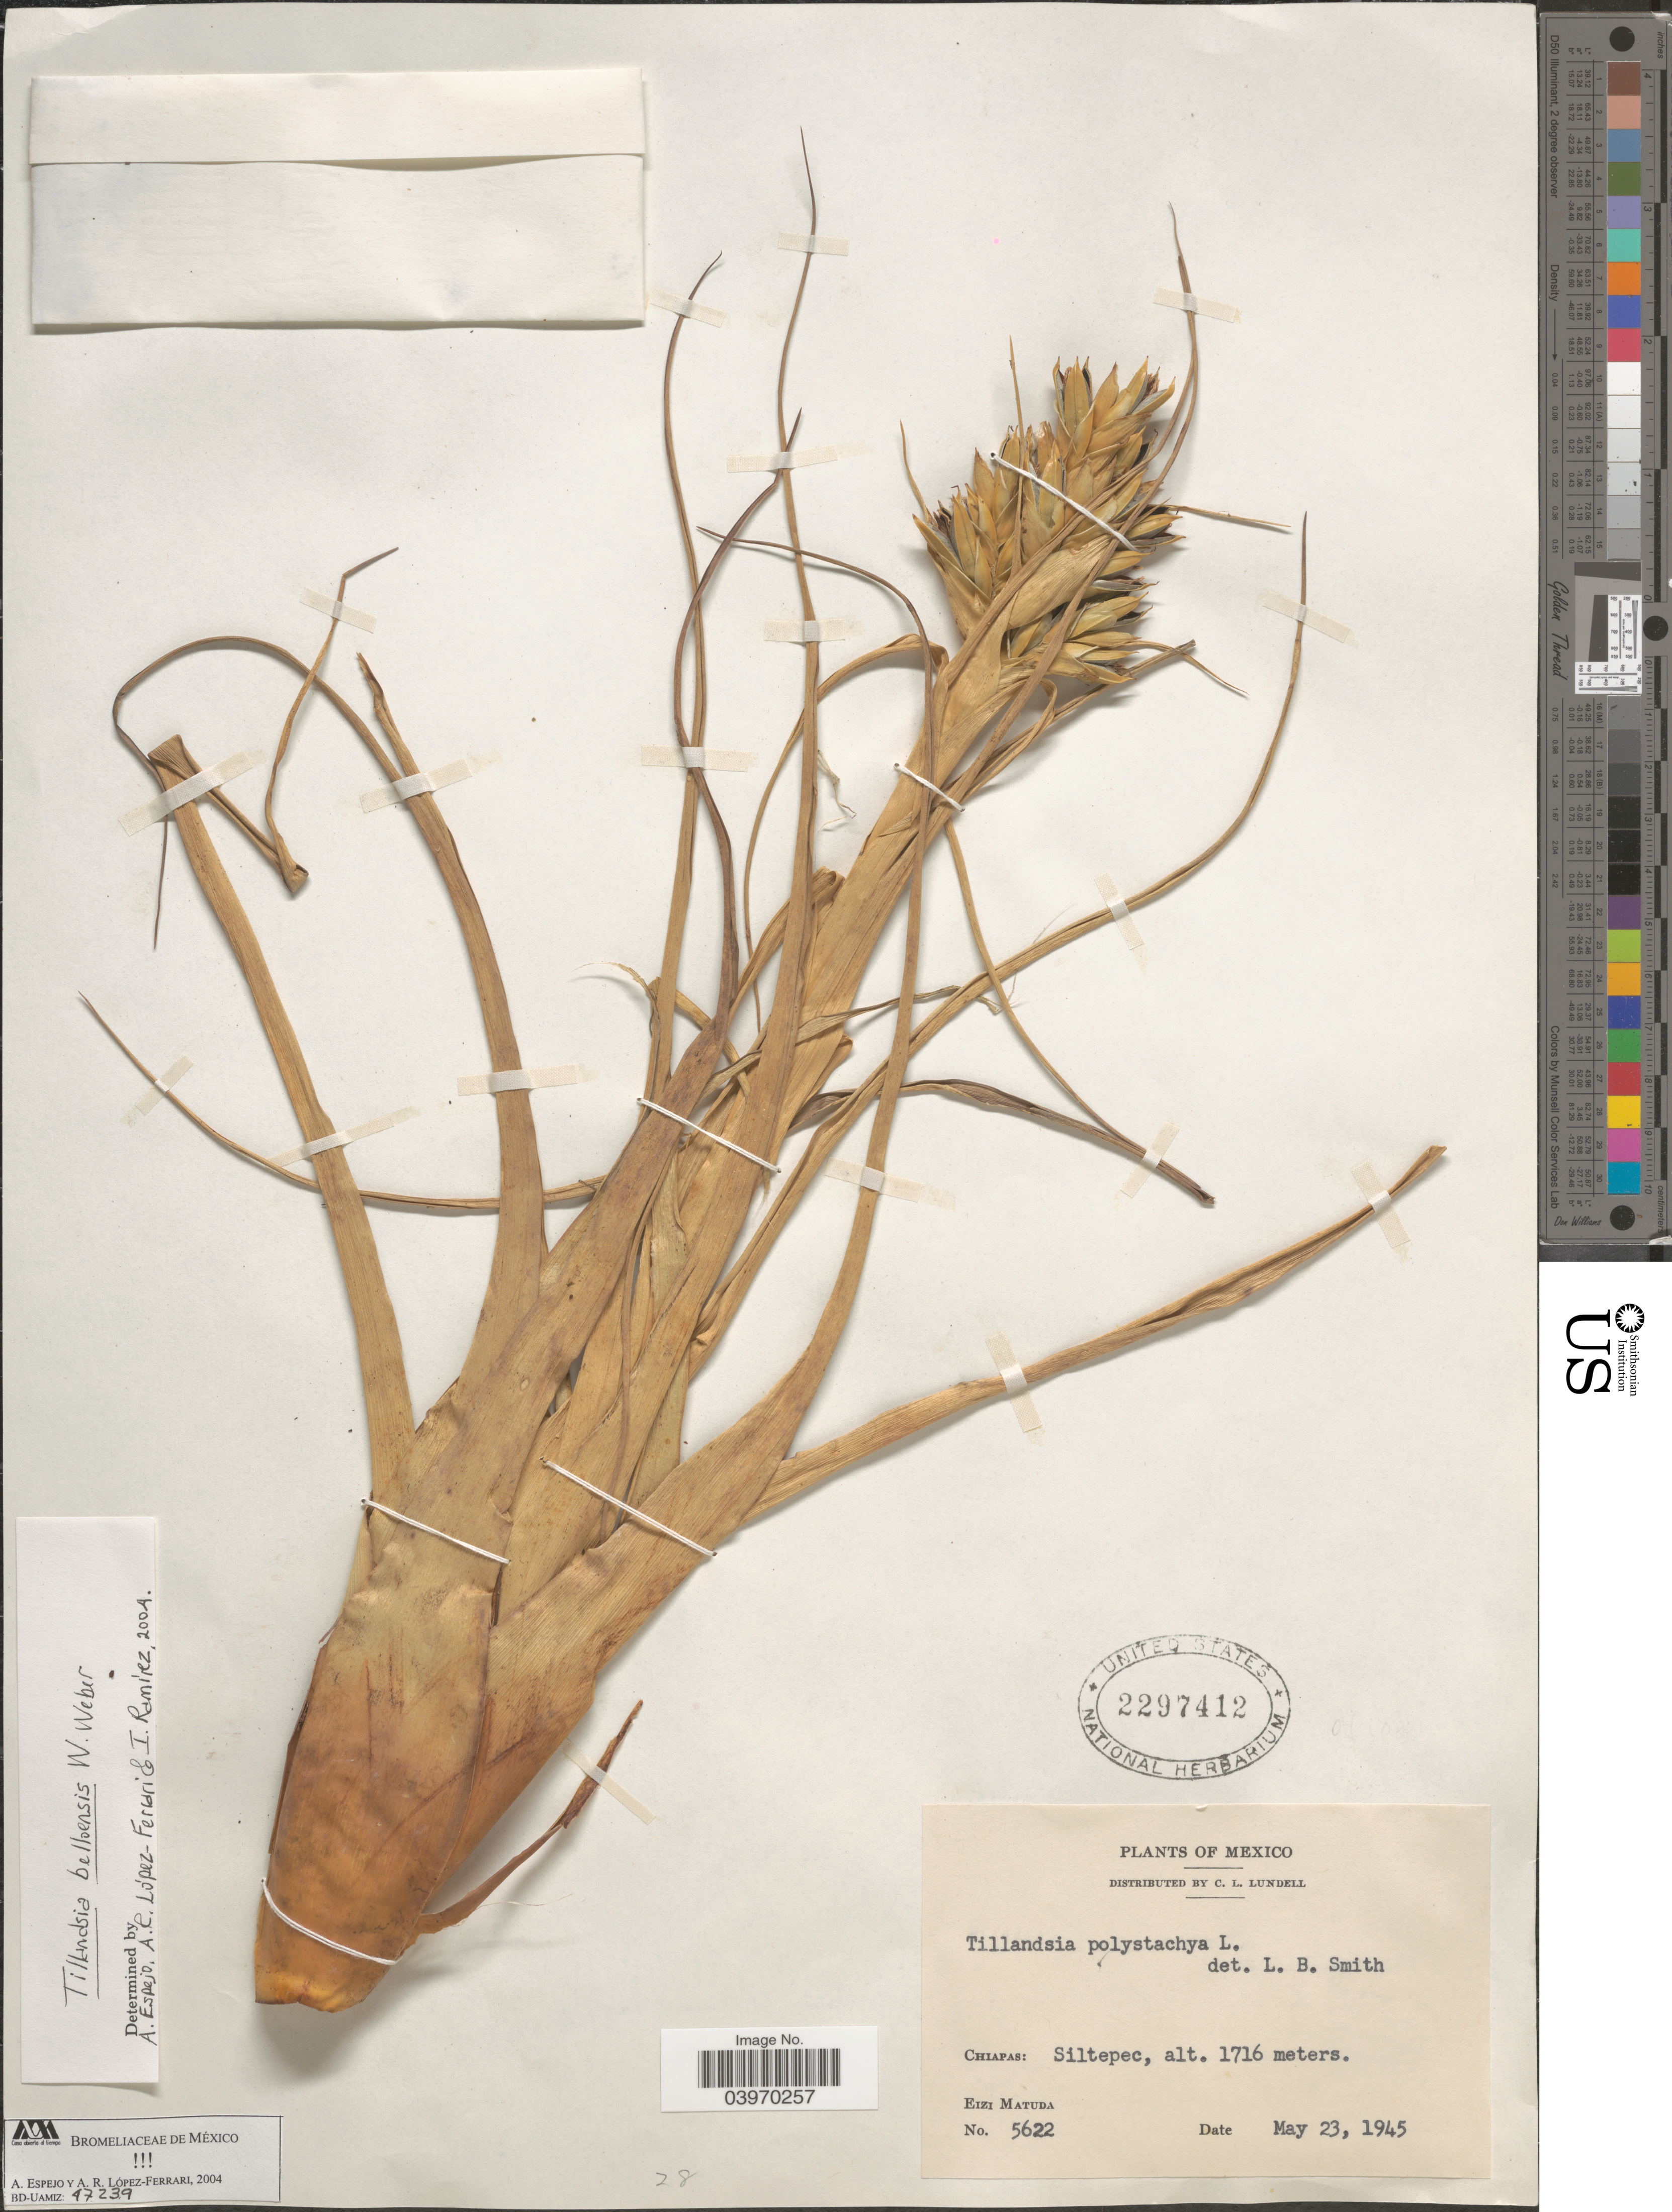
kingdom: Plantae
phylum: Tracheophyta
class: Liliopsida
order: Poales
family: Bromeliaceae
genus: Tillandsia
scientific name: Tillandsia belloensis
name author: W. Weber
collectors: E. Matuda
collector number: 5622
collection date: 1945-05-23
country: Mexico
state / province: Chiapas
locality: Siltepec.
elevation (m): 1716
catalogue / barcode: US 2297412